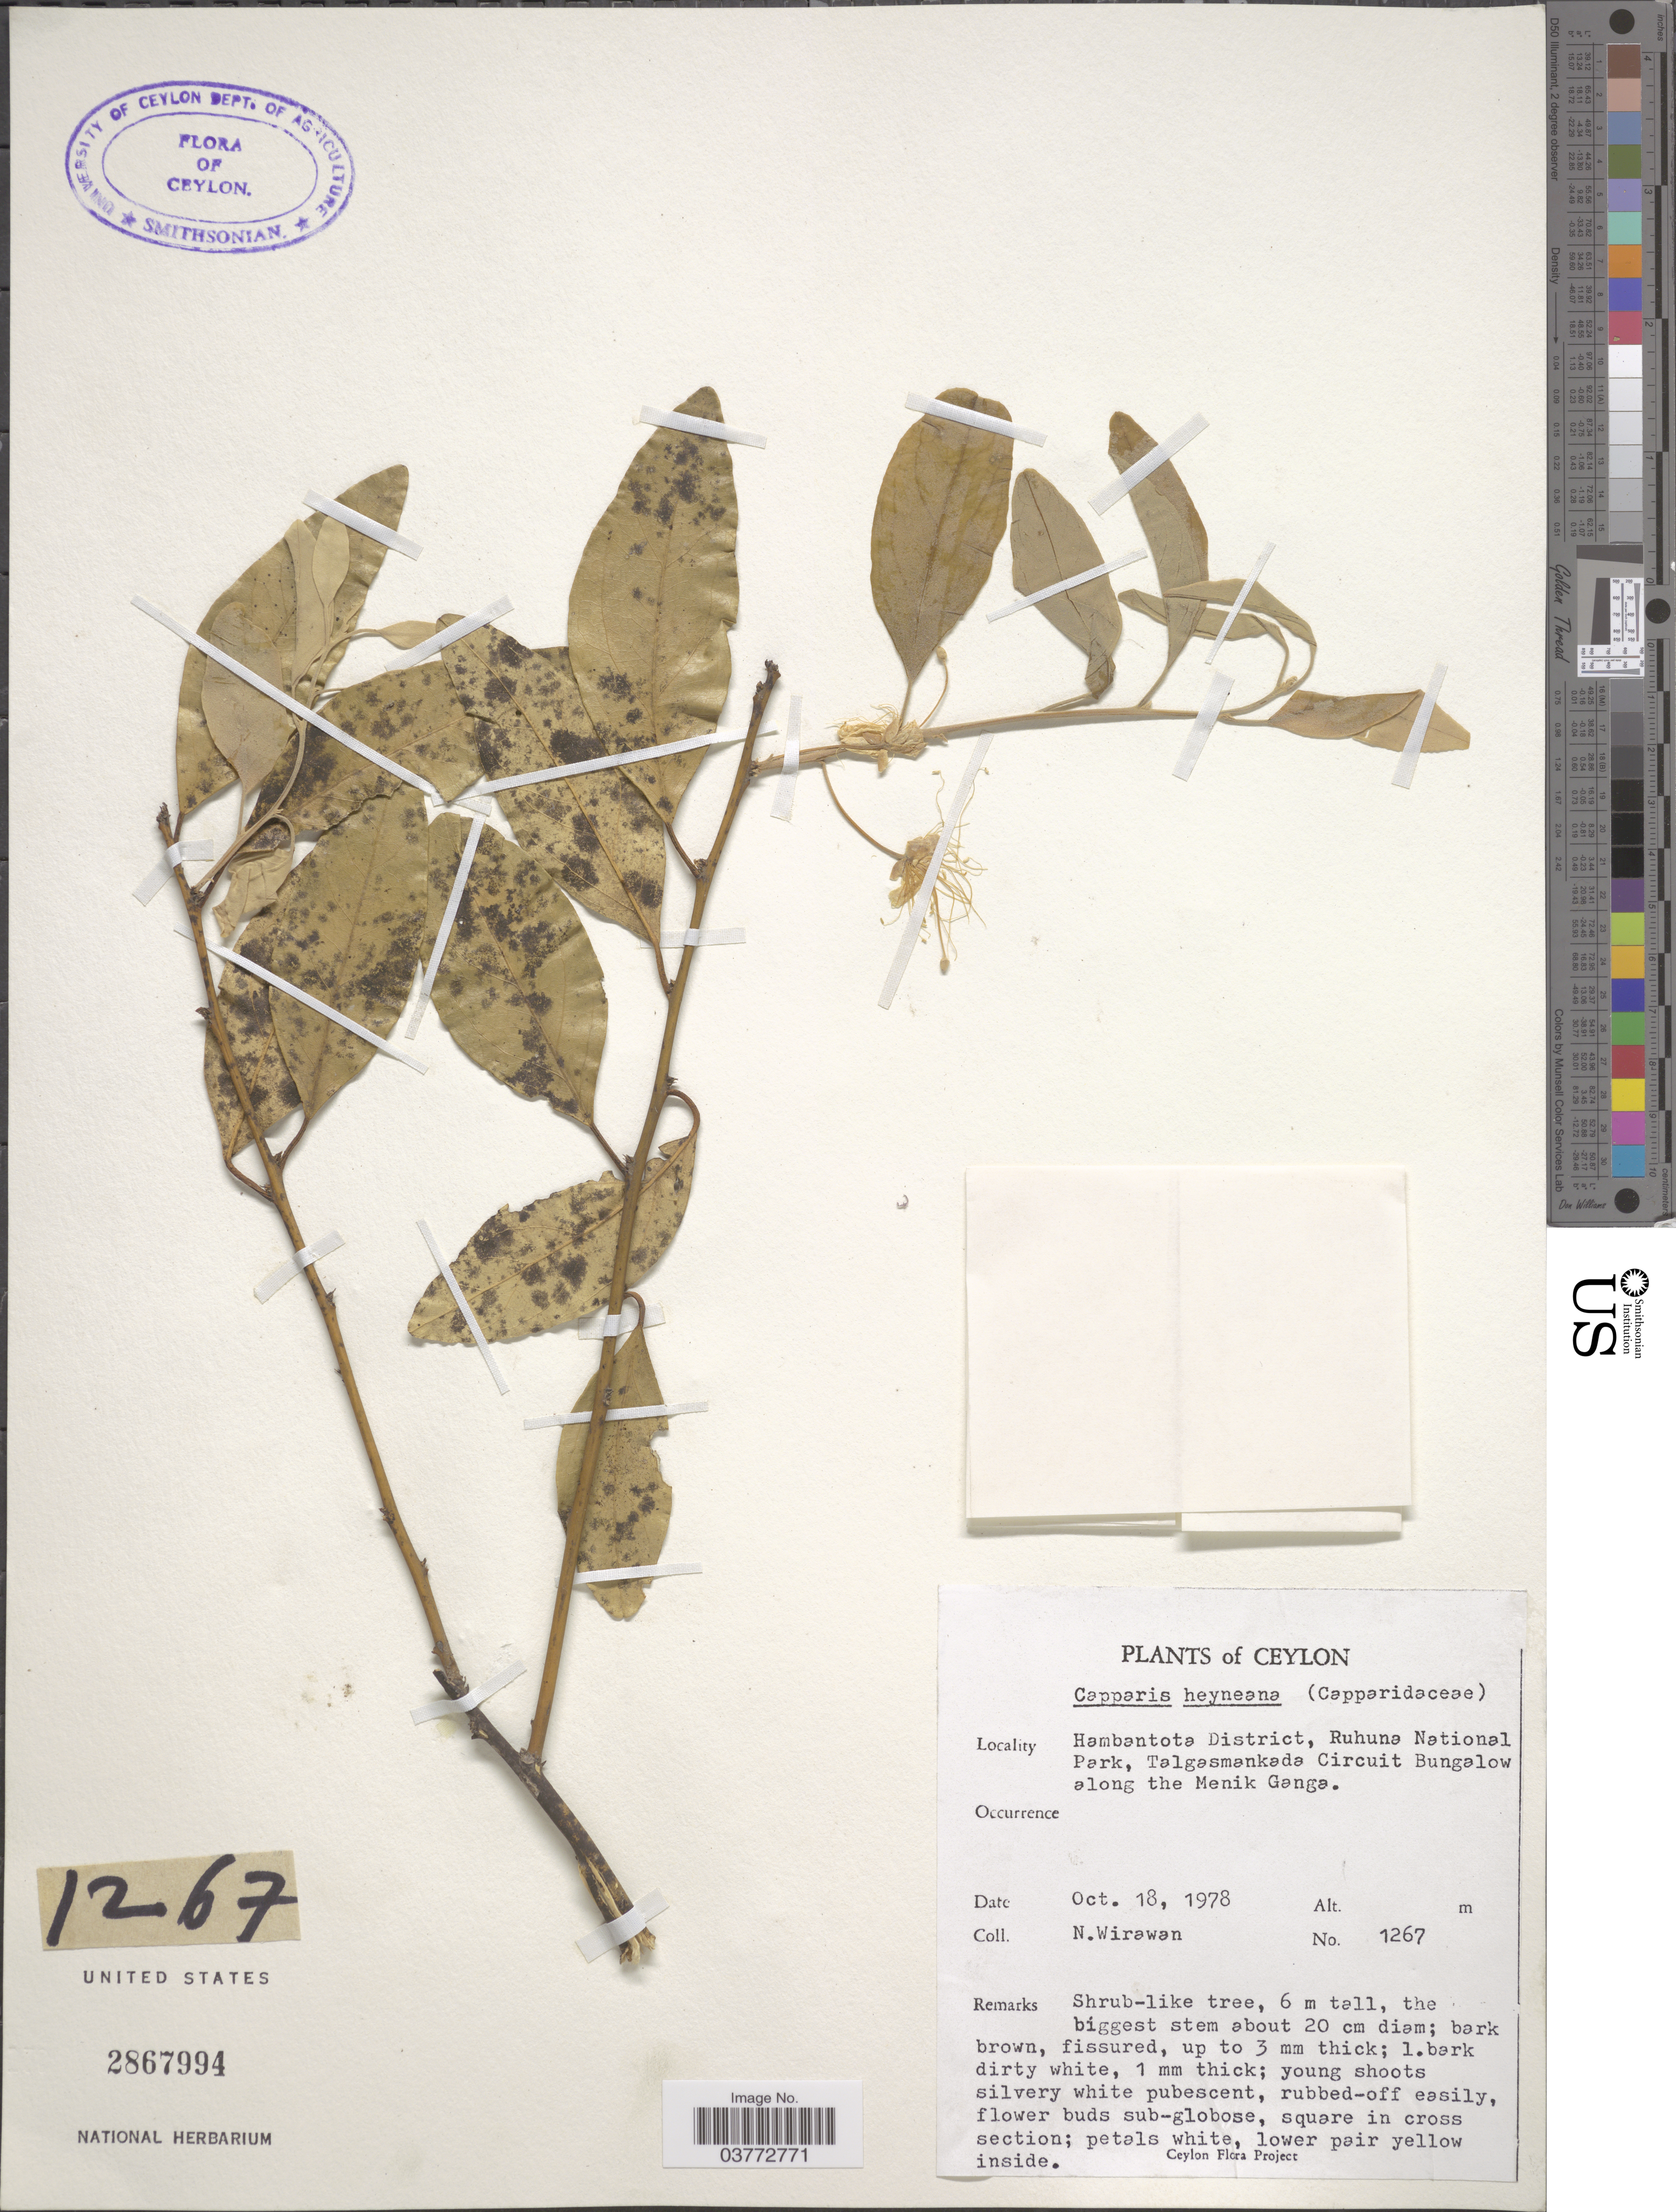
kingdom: Plantae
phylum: Tracheophyta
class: Magnoliopsida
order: Brassicales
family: Capparaceae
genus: Capparis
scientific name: Capparis heyneana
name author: Wall. ex Wight & Arn.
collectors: N. Wirawan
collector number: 1267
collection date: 1978-10-18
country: Sri Lanka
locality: Ceylon. Hambantota District, Ruhuna National Park, Talgasmankada Circuit Bungalow along the Menik Ganga.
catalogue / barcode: US 2867994